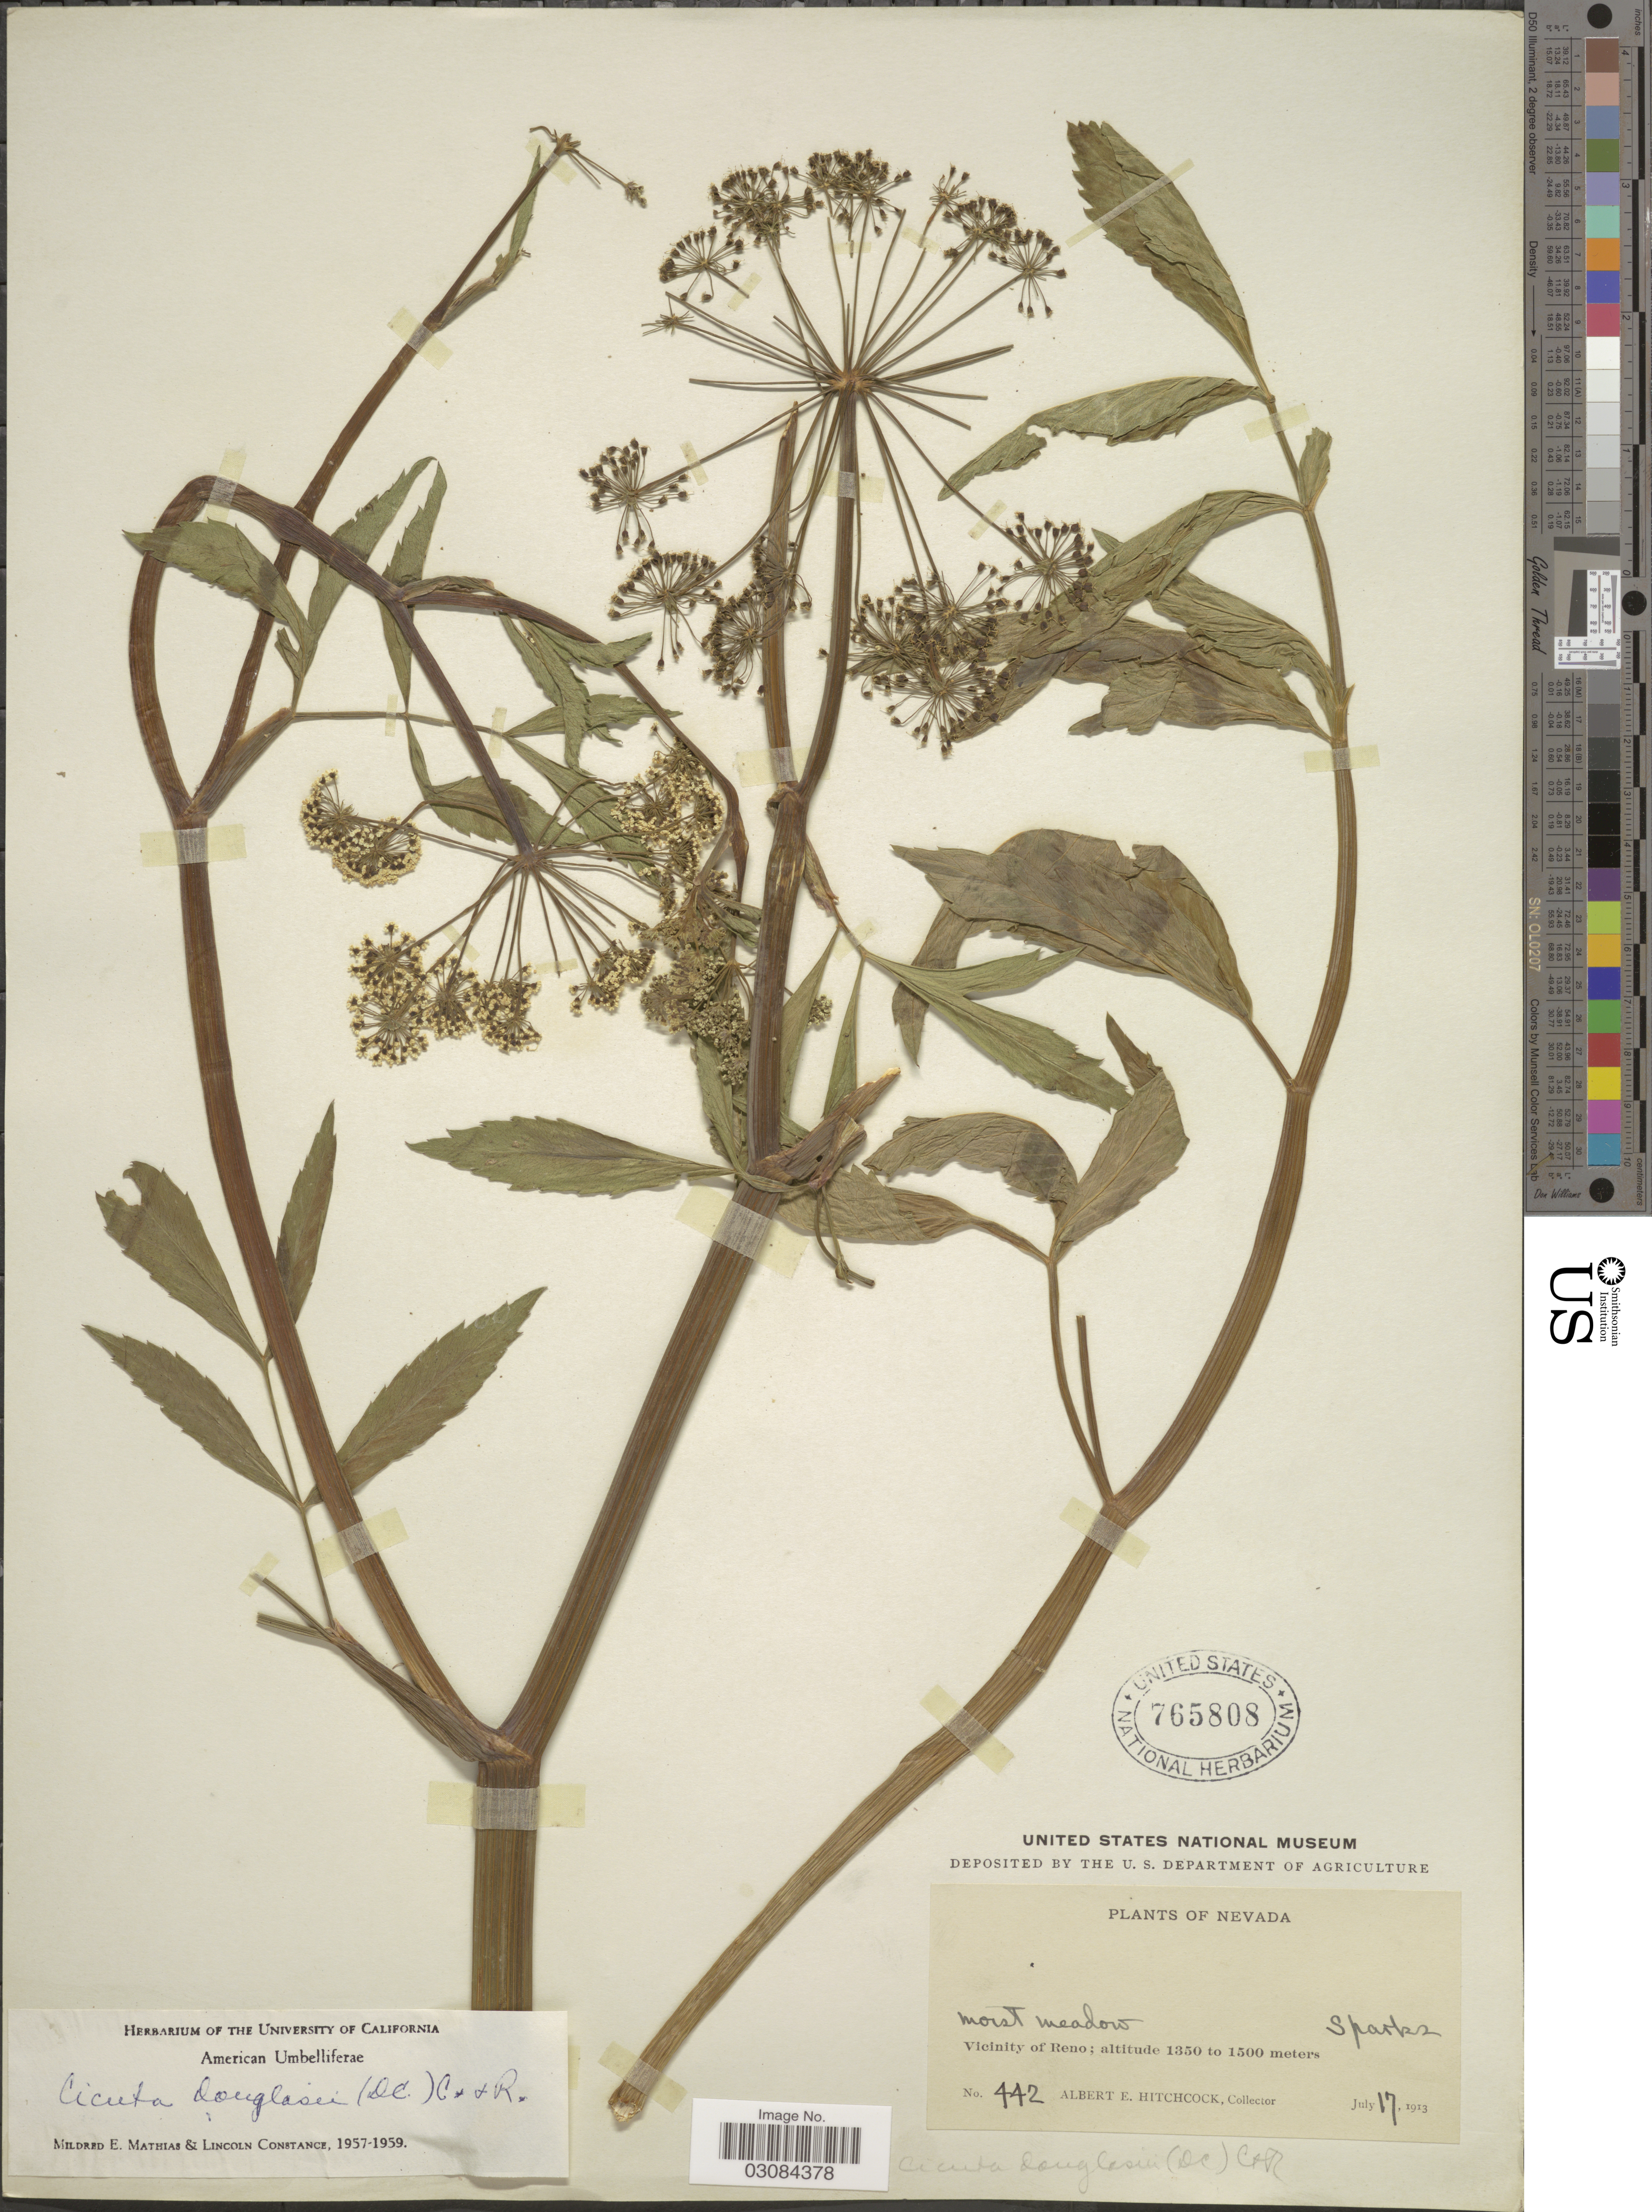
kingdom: Plantae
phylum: Tracheophyta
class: Magnoliopsida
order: Apiales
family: Apiaceae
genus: Cicuta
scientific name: Cicuta douglasii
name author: (DC.) J.M. Coult. & Rose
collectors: A. S. Hitchcock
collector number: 442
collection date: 1913-07-17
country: United States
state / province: Nevada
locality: Vicinity of Reno.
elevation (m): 1350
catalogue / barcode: US 765808